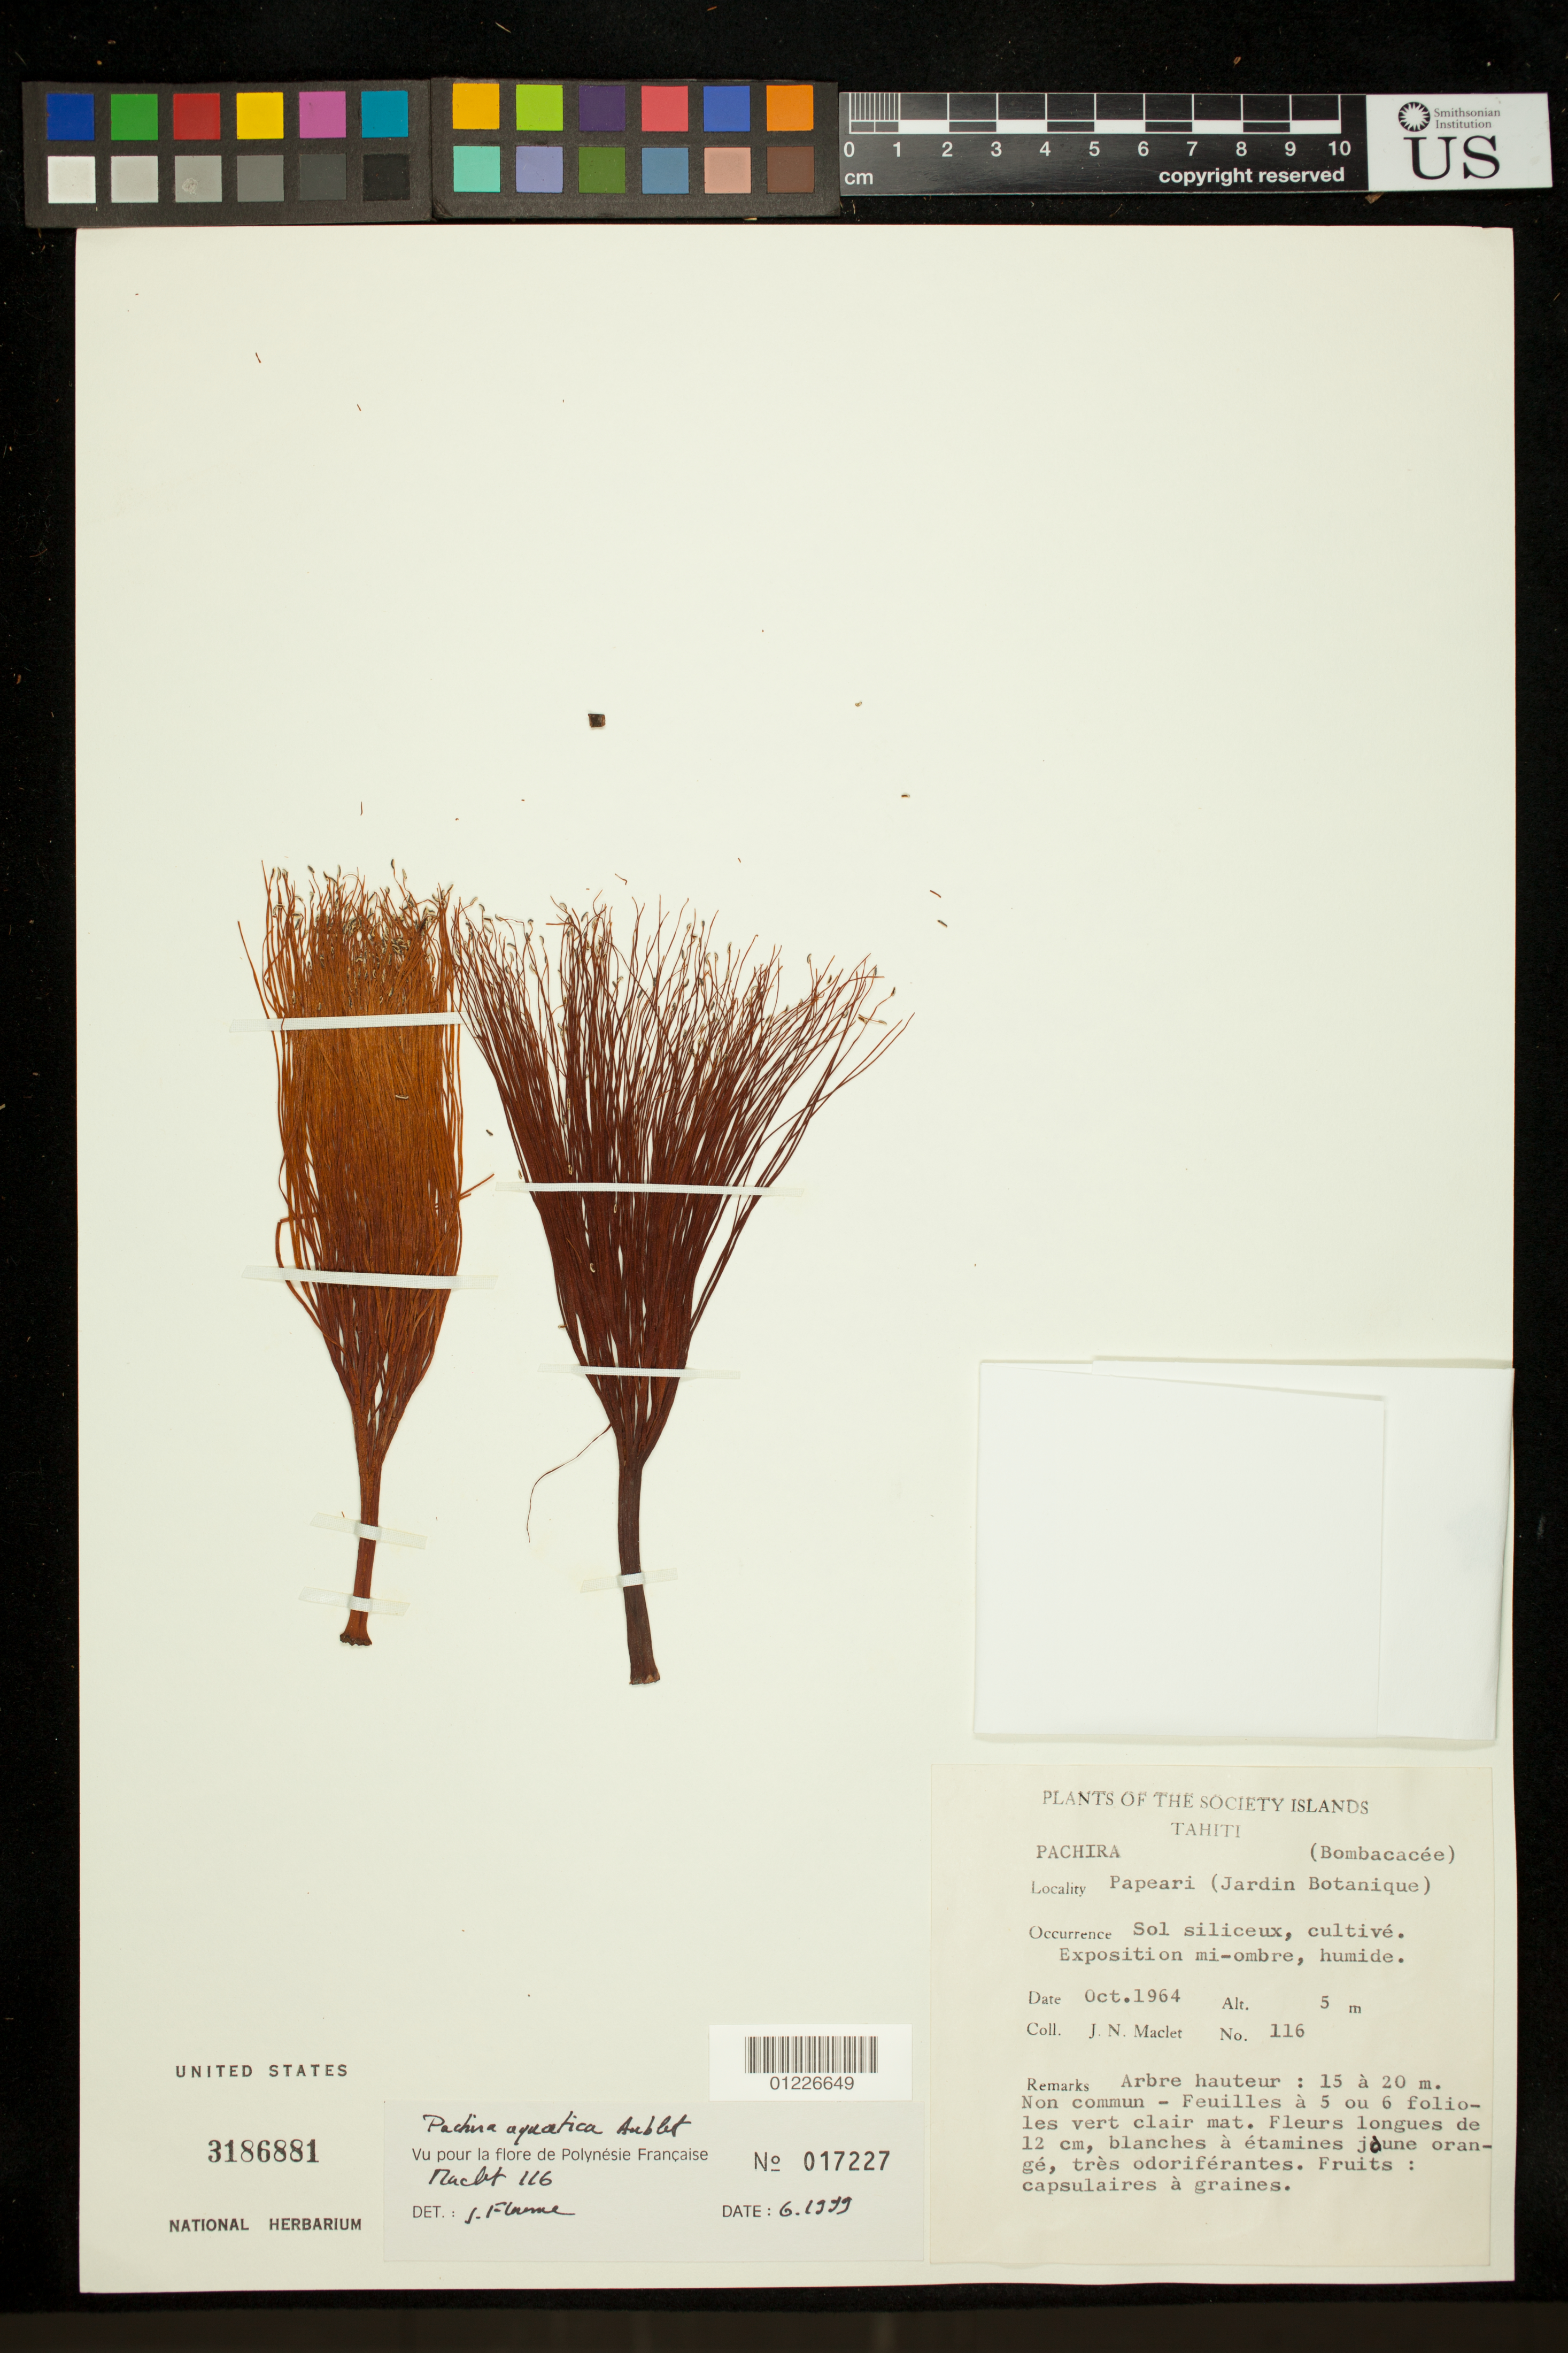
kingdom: Plantae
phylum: Tracheophyta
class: Magnoliopsida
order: Malvales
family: Malvaceae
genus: Pachira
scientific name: Pachira sp.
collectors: J. Maclet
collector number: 116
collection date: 1964-10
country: French Polynesia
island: Tahiti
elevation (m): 5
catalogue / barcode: US 3186881